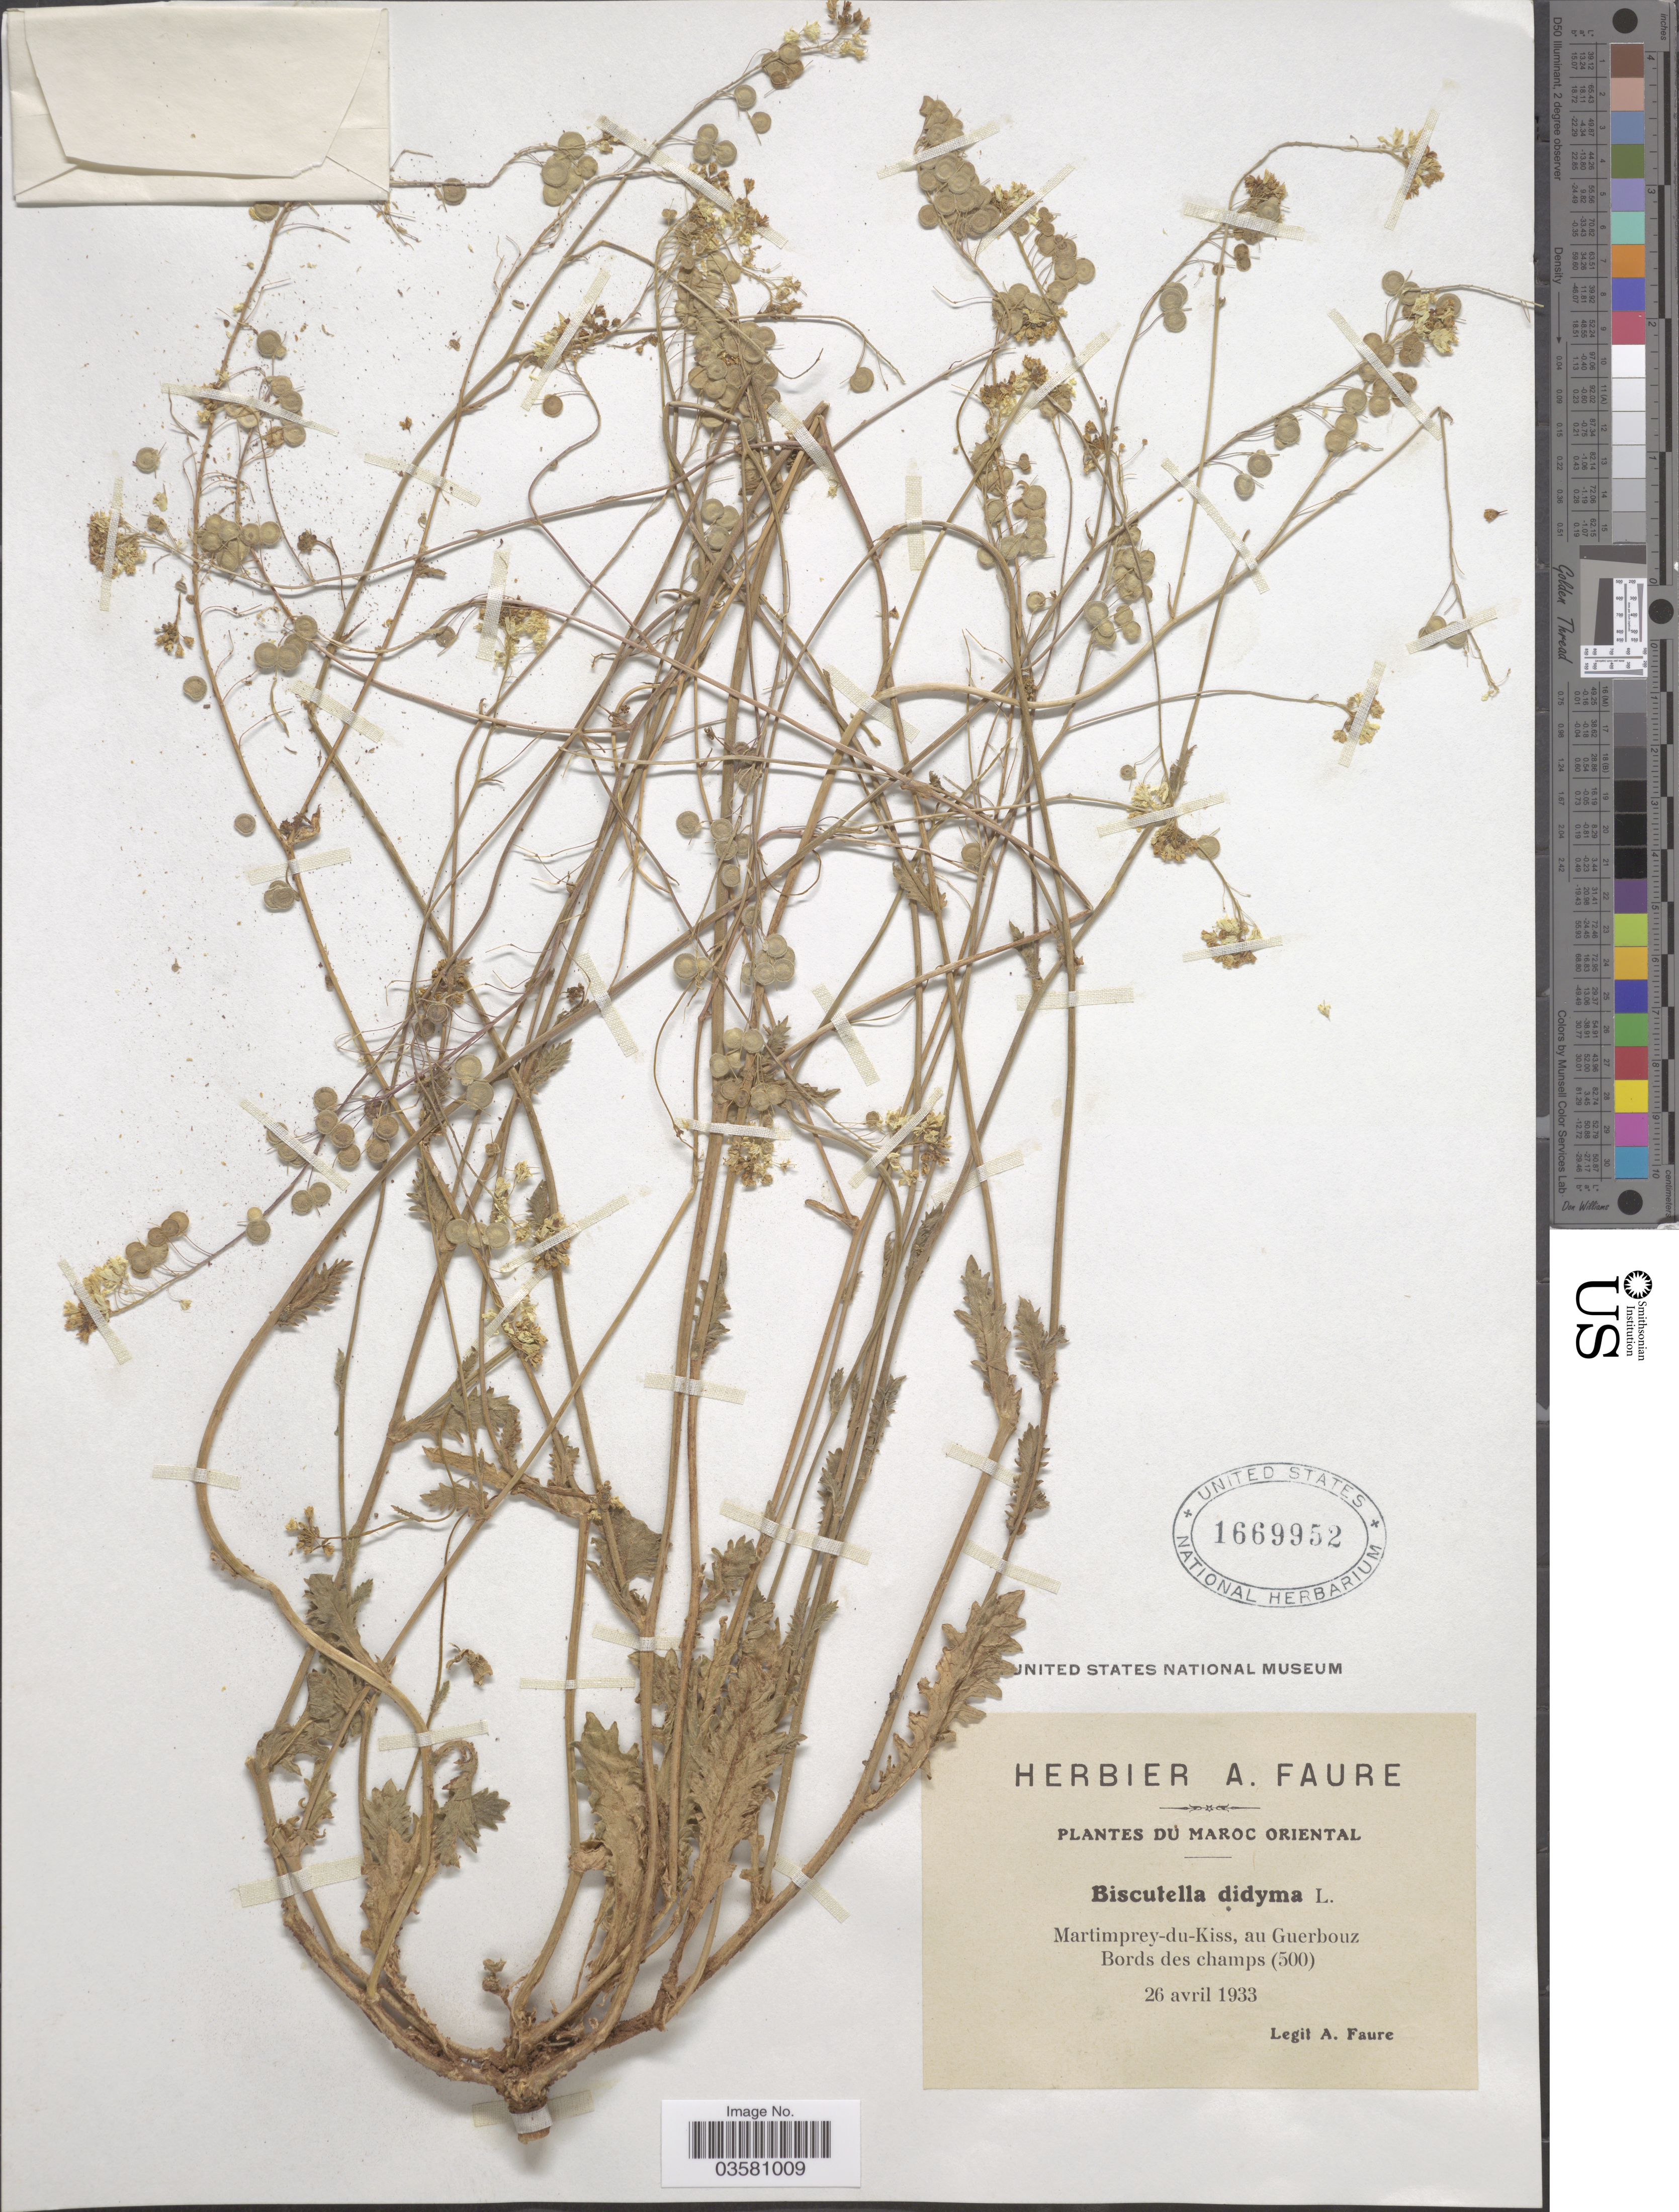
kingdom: Plantae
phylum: Tracheophyta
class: Magnoliopsida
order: Brassicales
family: Brassicaceae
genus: Biscutella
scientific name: Biscutella didyma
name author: L.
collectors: A. Faure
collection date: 1933-04-26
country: Morocco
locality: Maroc Oriental. Martimprey-du-Kiss, au Guerbouz. Bords des champs (500).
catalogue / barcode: US 1669952